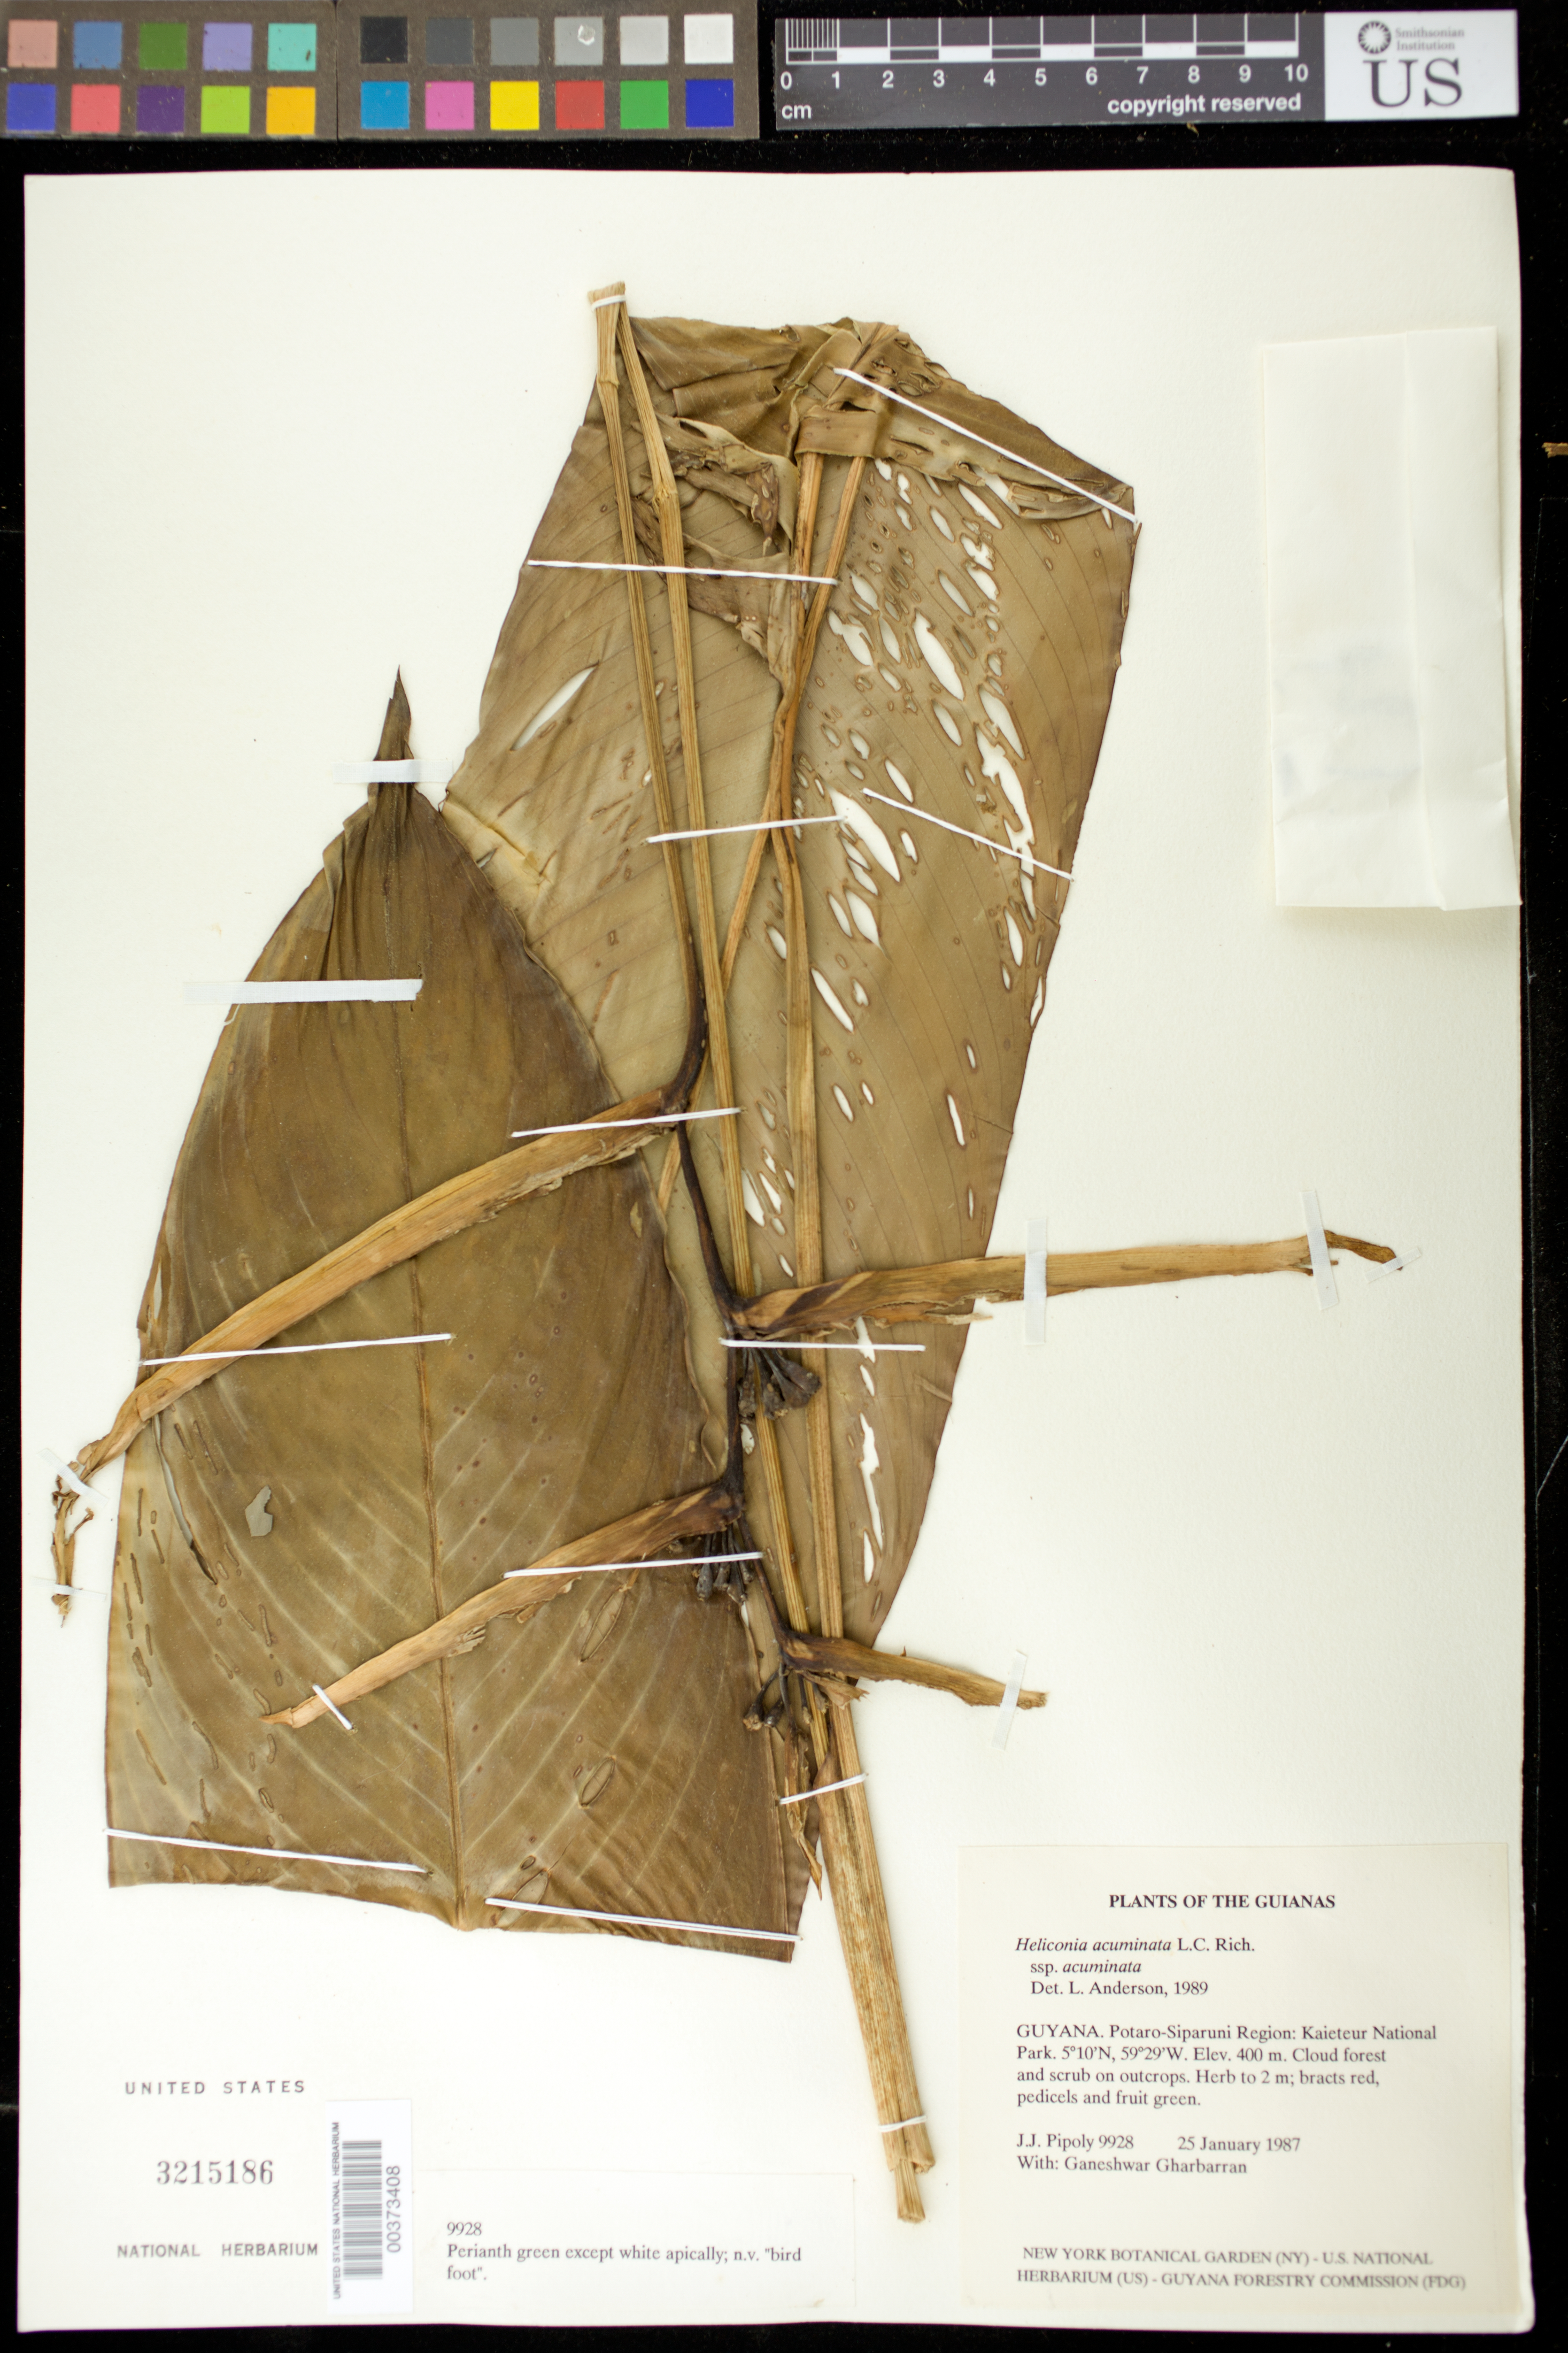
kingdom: Plantae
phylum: Tracheophyta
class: Liliopsida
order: Zingiberales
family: Zingiberaceae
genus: Renealmia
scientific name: Renealmia orinocensis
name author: Rusby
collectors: J. J. Pipoly & G. Gharbarran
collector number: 9928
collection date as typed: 25 Jan 1987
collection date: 1987-01-25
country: Guyana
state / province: Potaro-Siparuni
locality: Kaieteur national park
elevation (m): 400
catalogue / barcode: US 3215186